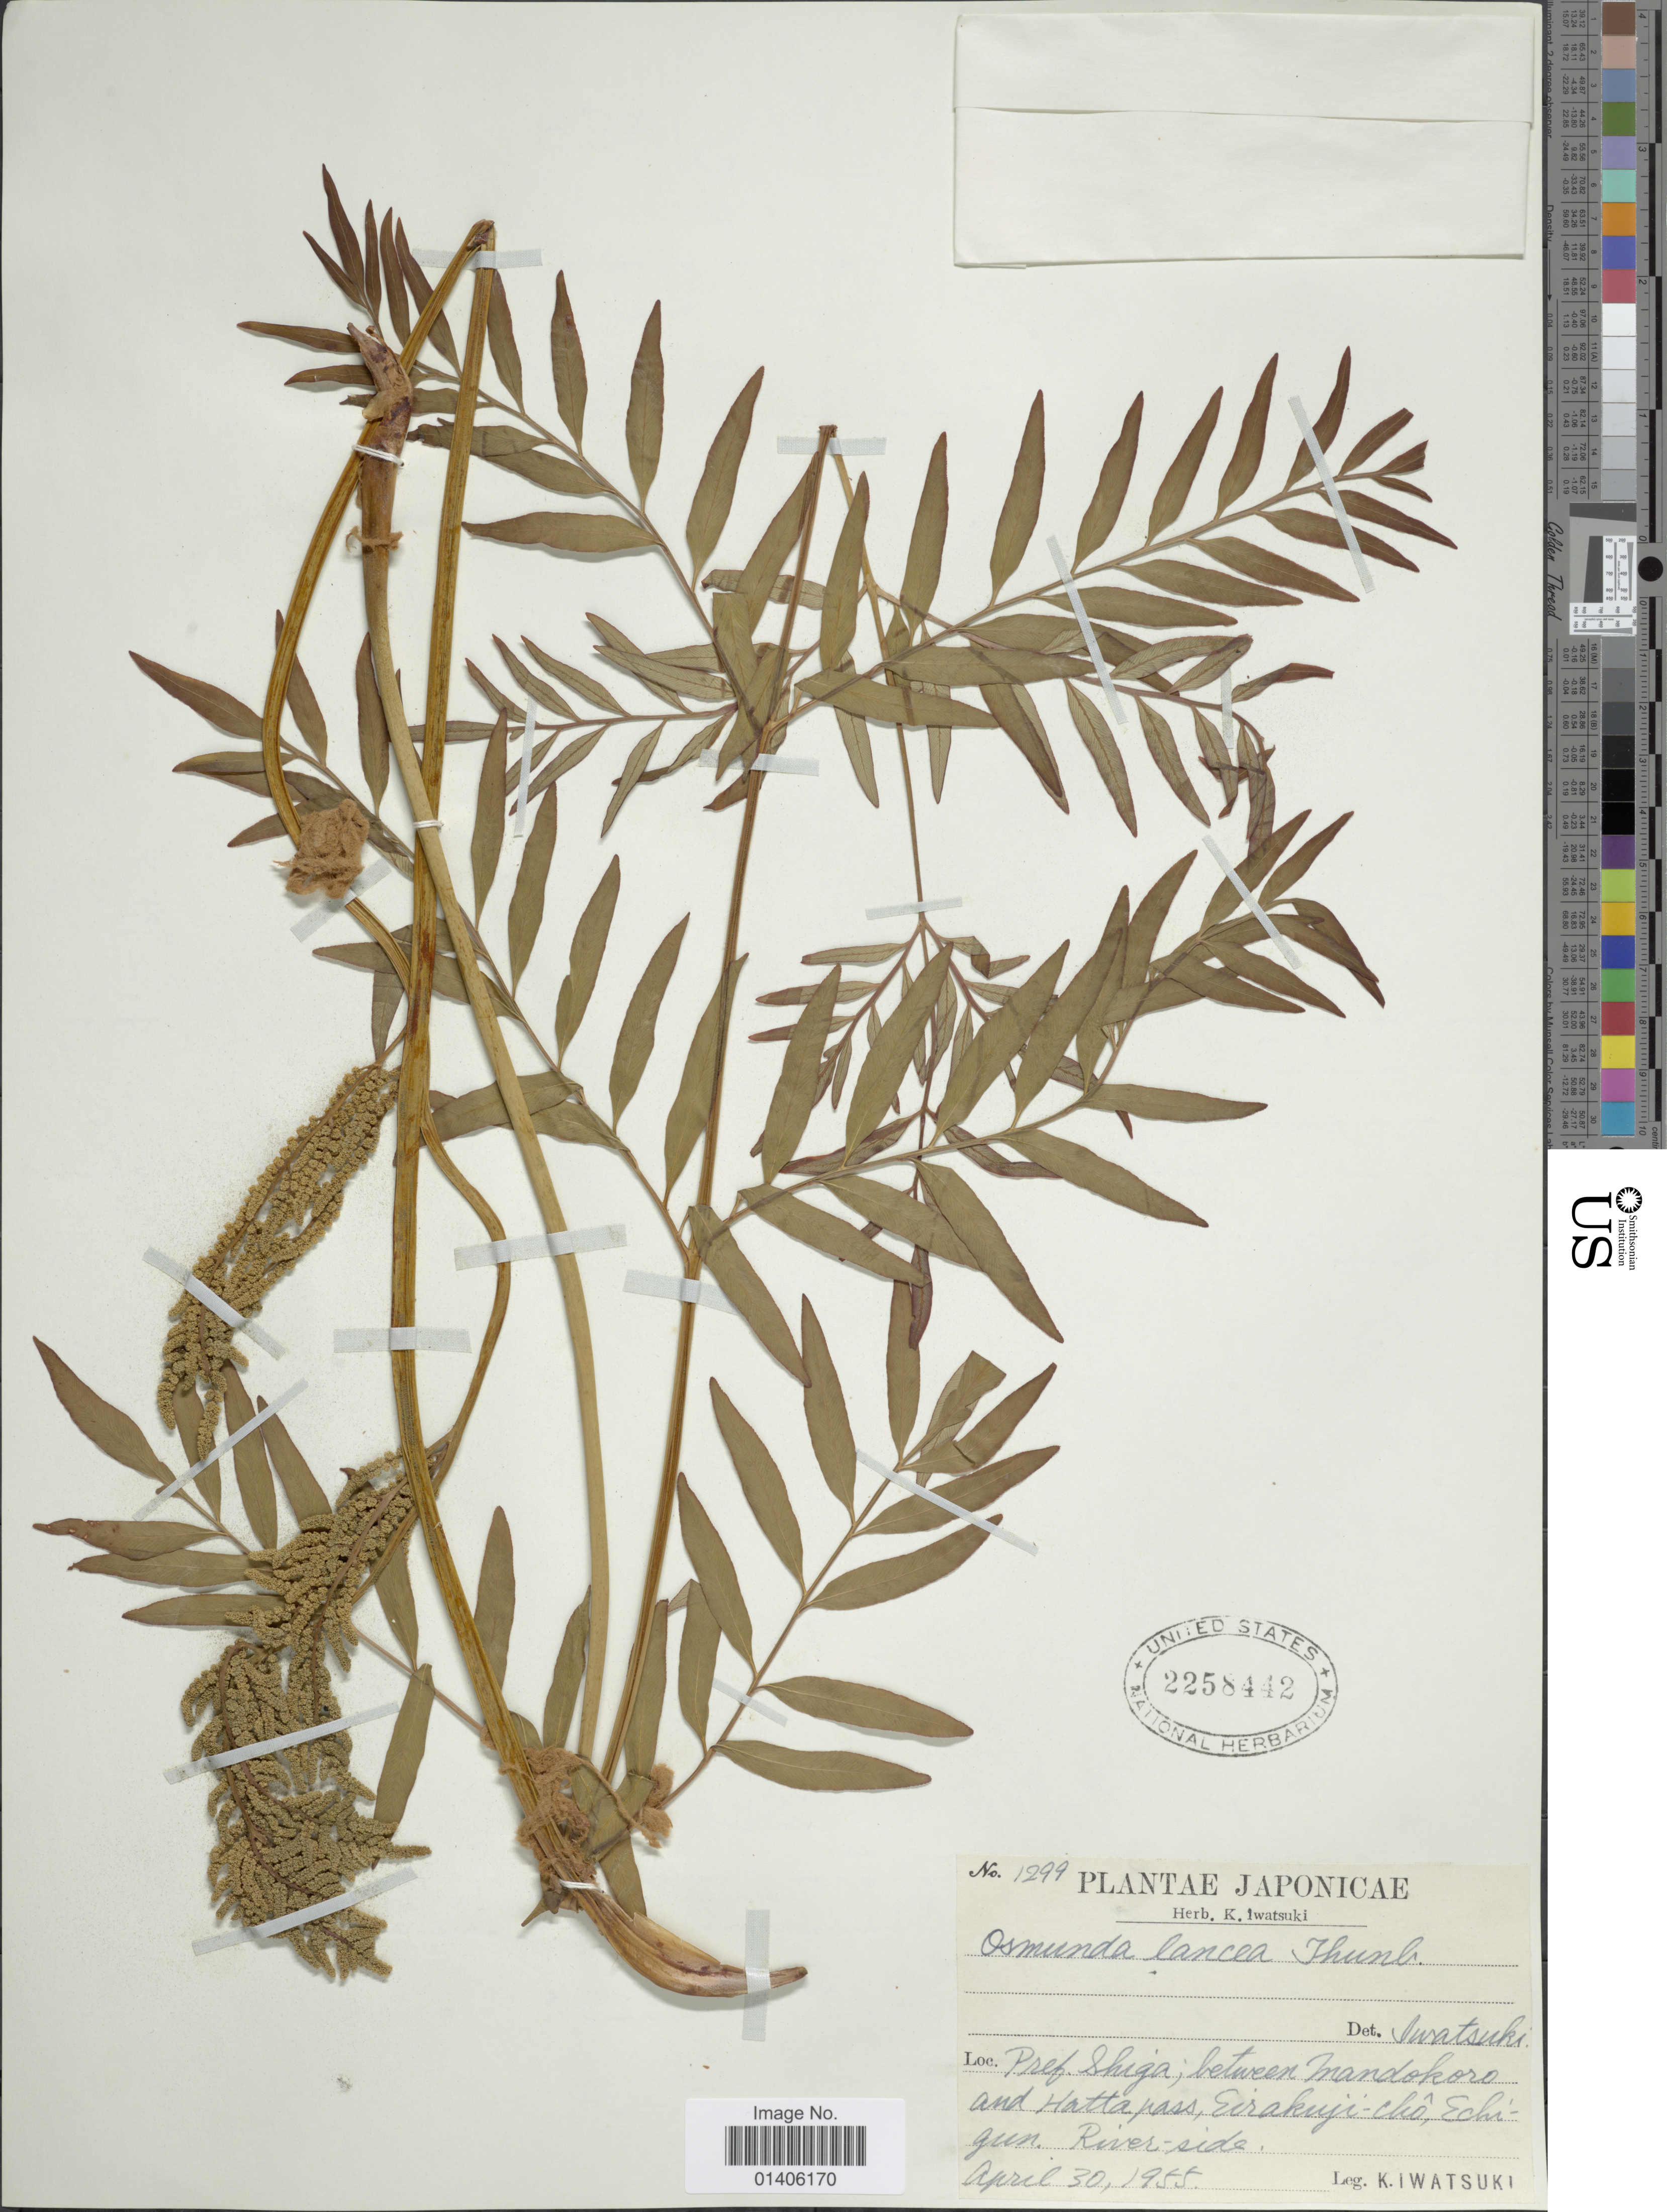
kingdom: Plantae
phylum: Tracheophyta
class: Polypodiopsida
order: Osmundales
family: Osmundaceae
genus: Osmunda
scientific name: Osmunda lancea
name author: Thunb.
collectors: K. Iwatsuki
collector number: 1299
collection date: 1955-04-30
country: Japan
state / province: Siga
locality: Pref Shiga; between Mandokoro and Hatta pass, Eirakuyi-chô, Echigun. River side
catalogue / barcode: US 2258442